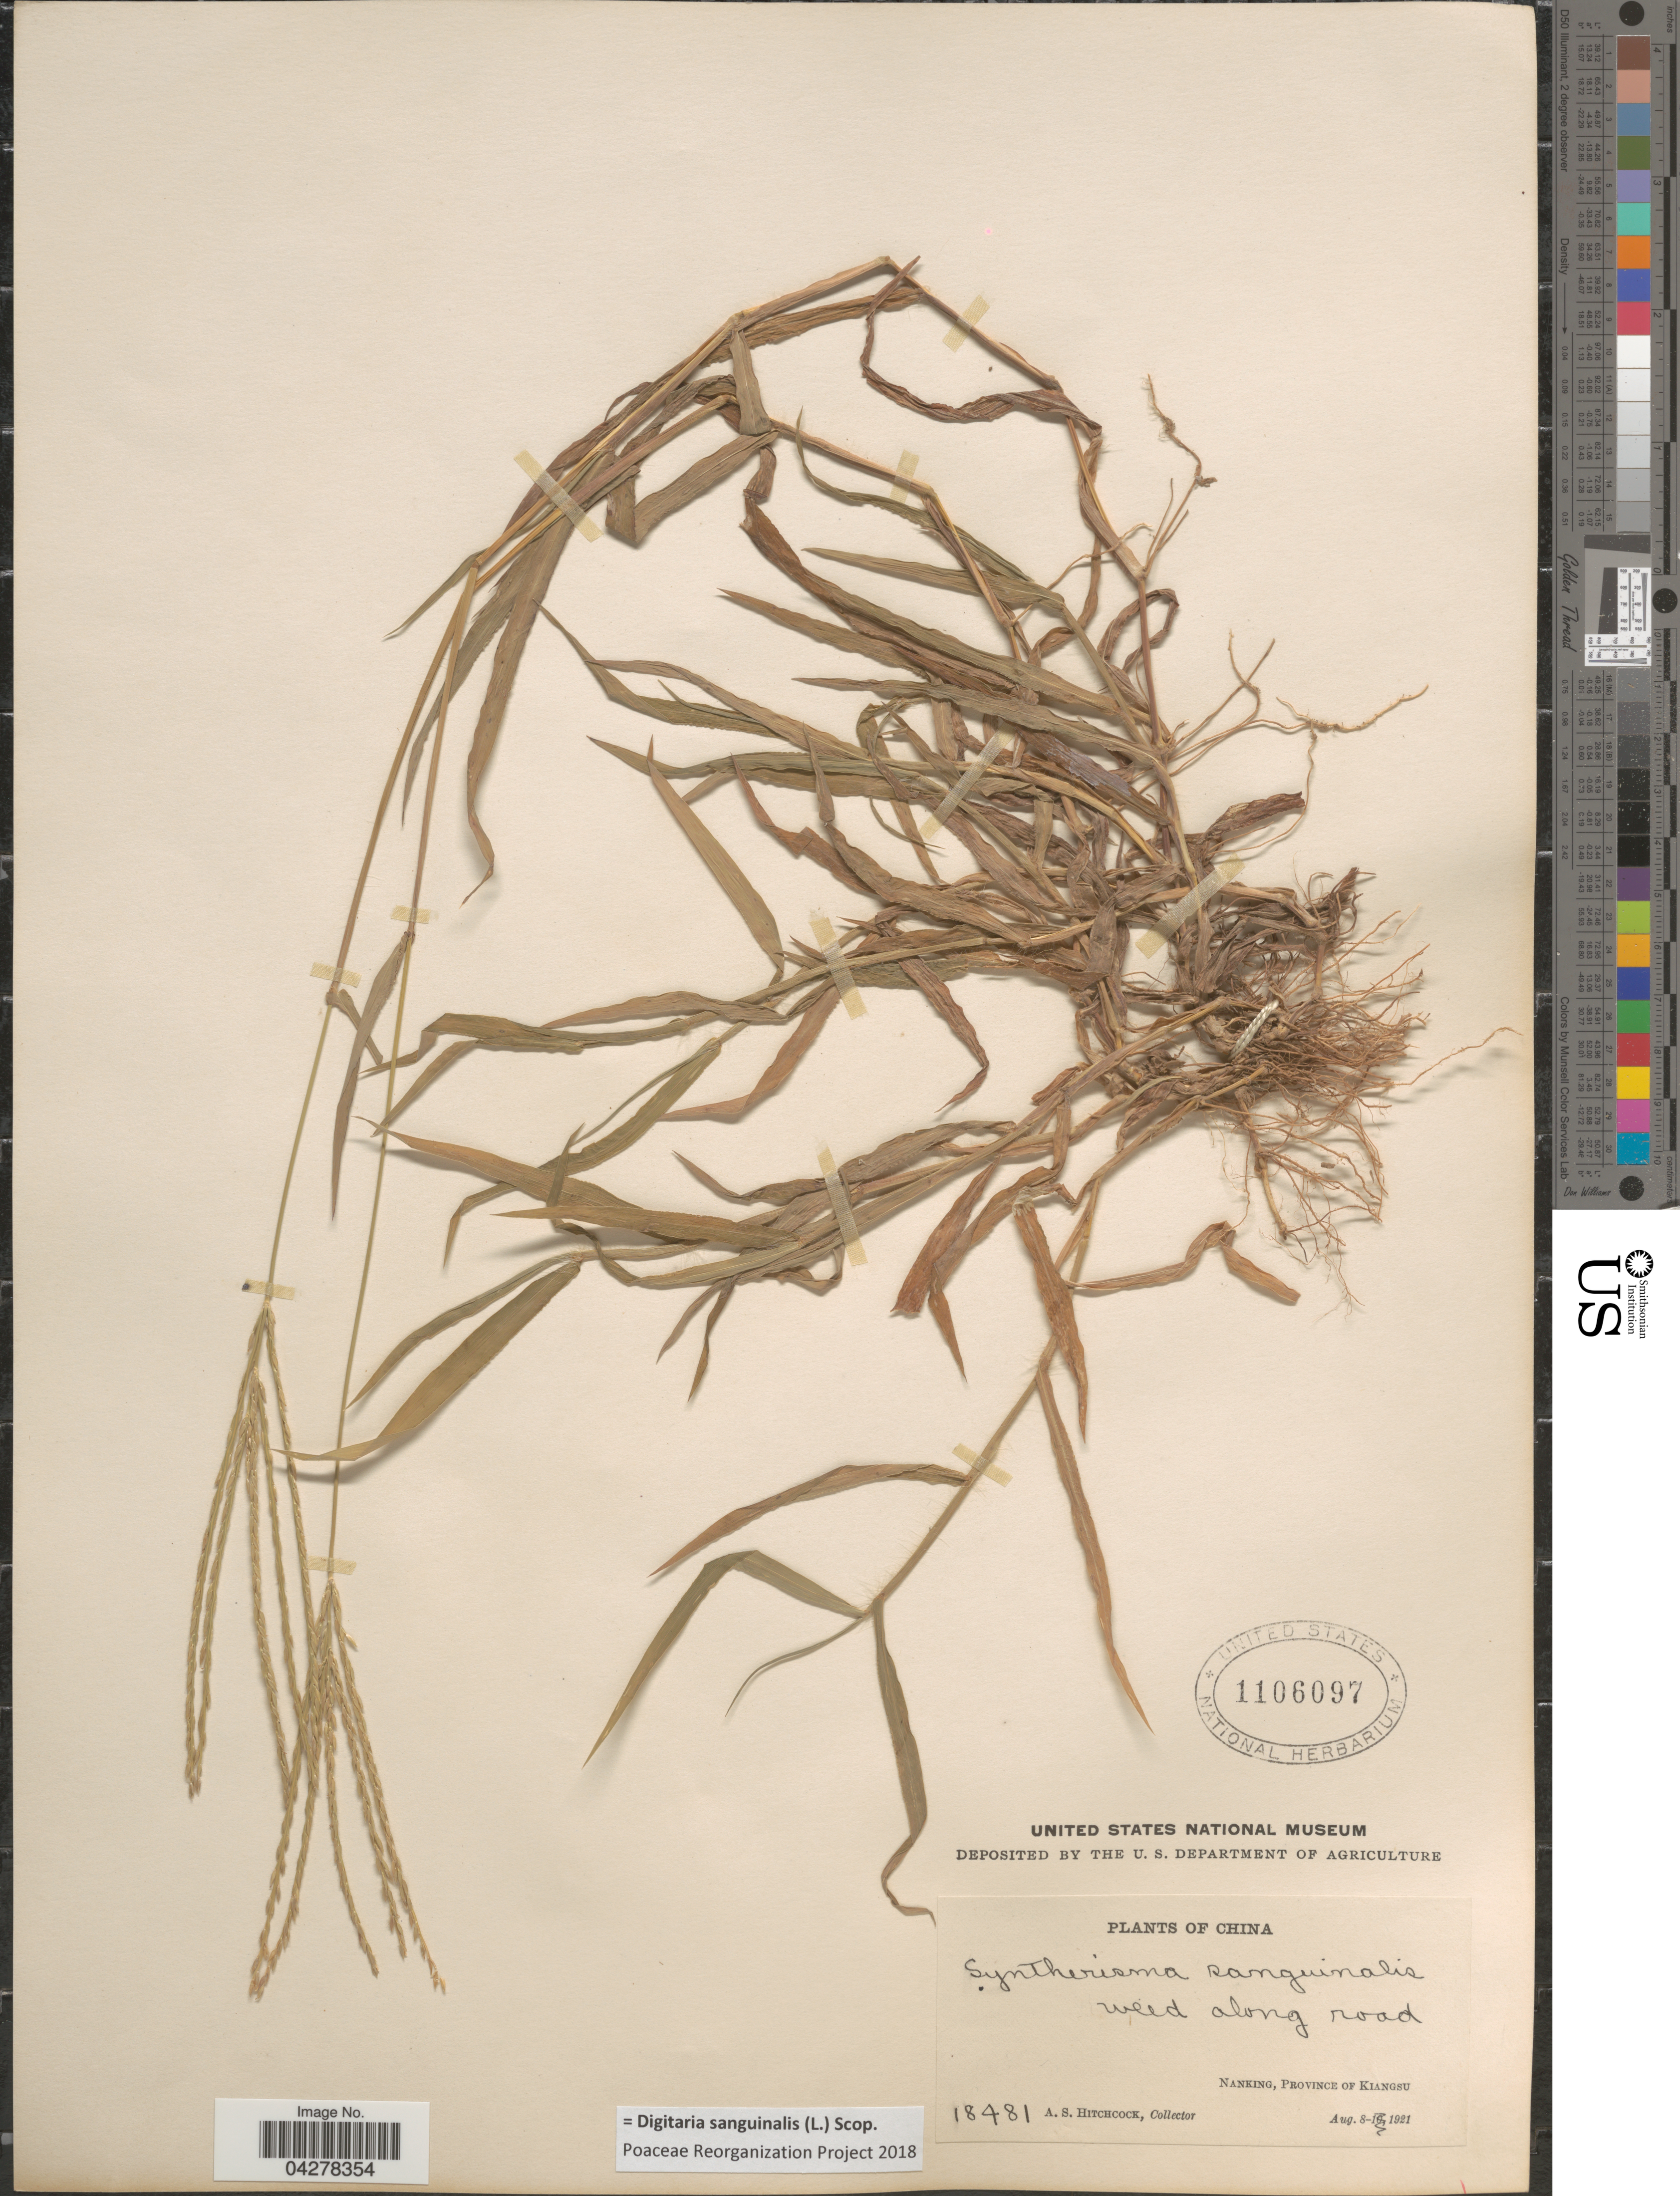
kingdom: Plantae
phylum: Tracheophyta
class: Liliopsida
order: Poales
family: Poaceae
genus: Digitaria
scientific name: Digitaria sanguinalis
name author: (L.) Scop.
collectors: A. S. Hitchcock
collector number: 18481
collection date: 1921-08-08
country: China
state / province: Jiangsu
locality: Weed along road. Nanking. Province of Kiangsu.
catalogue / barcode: US 1106097